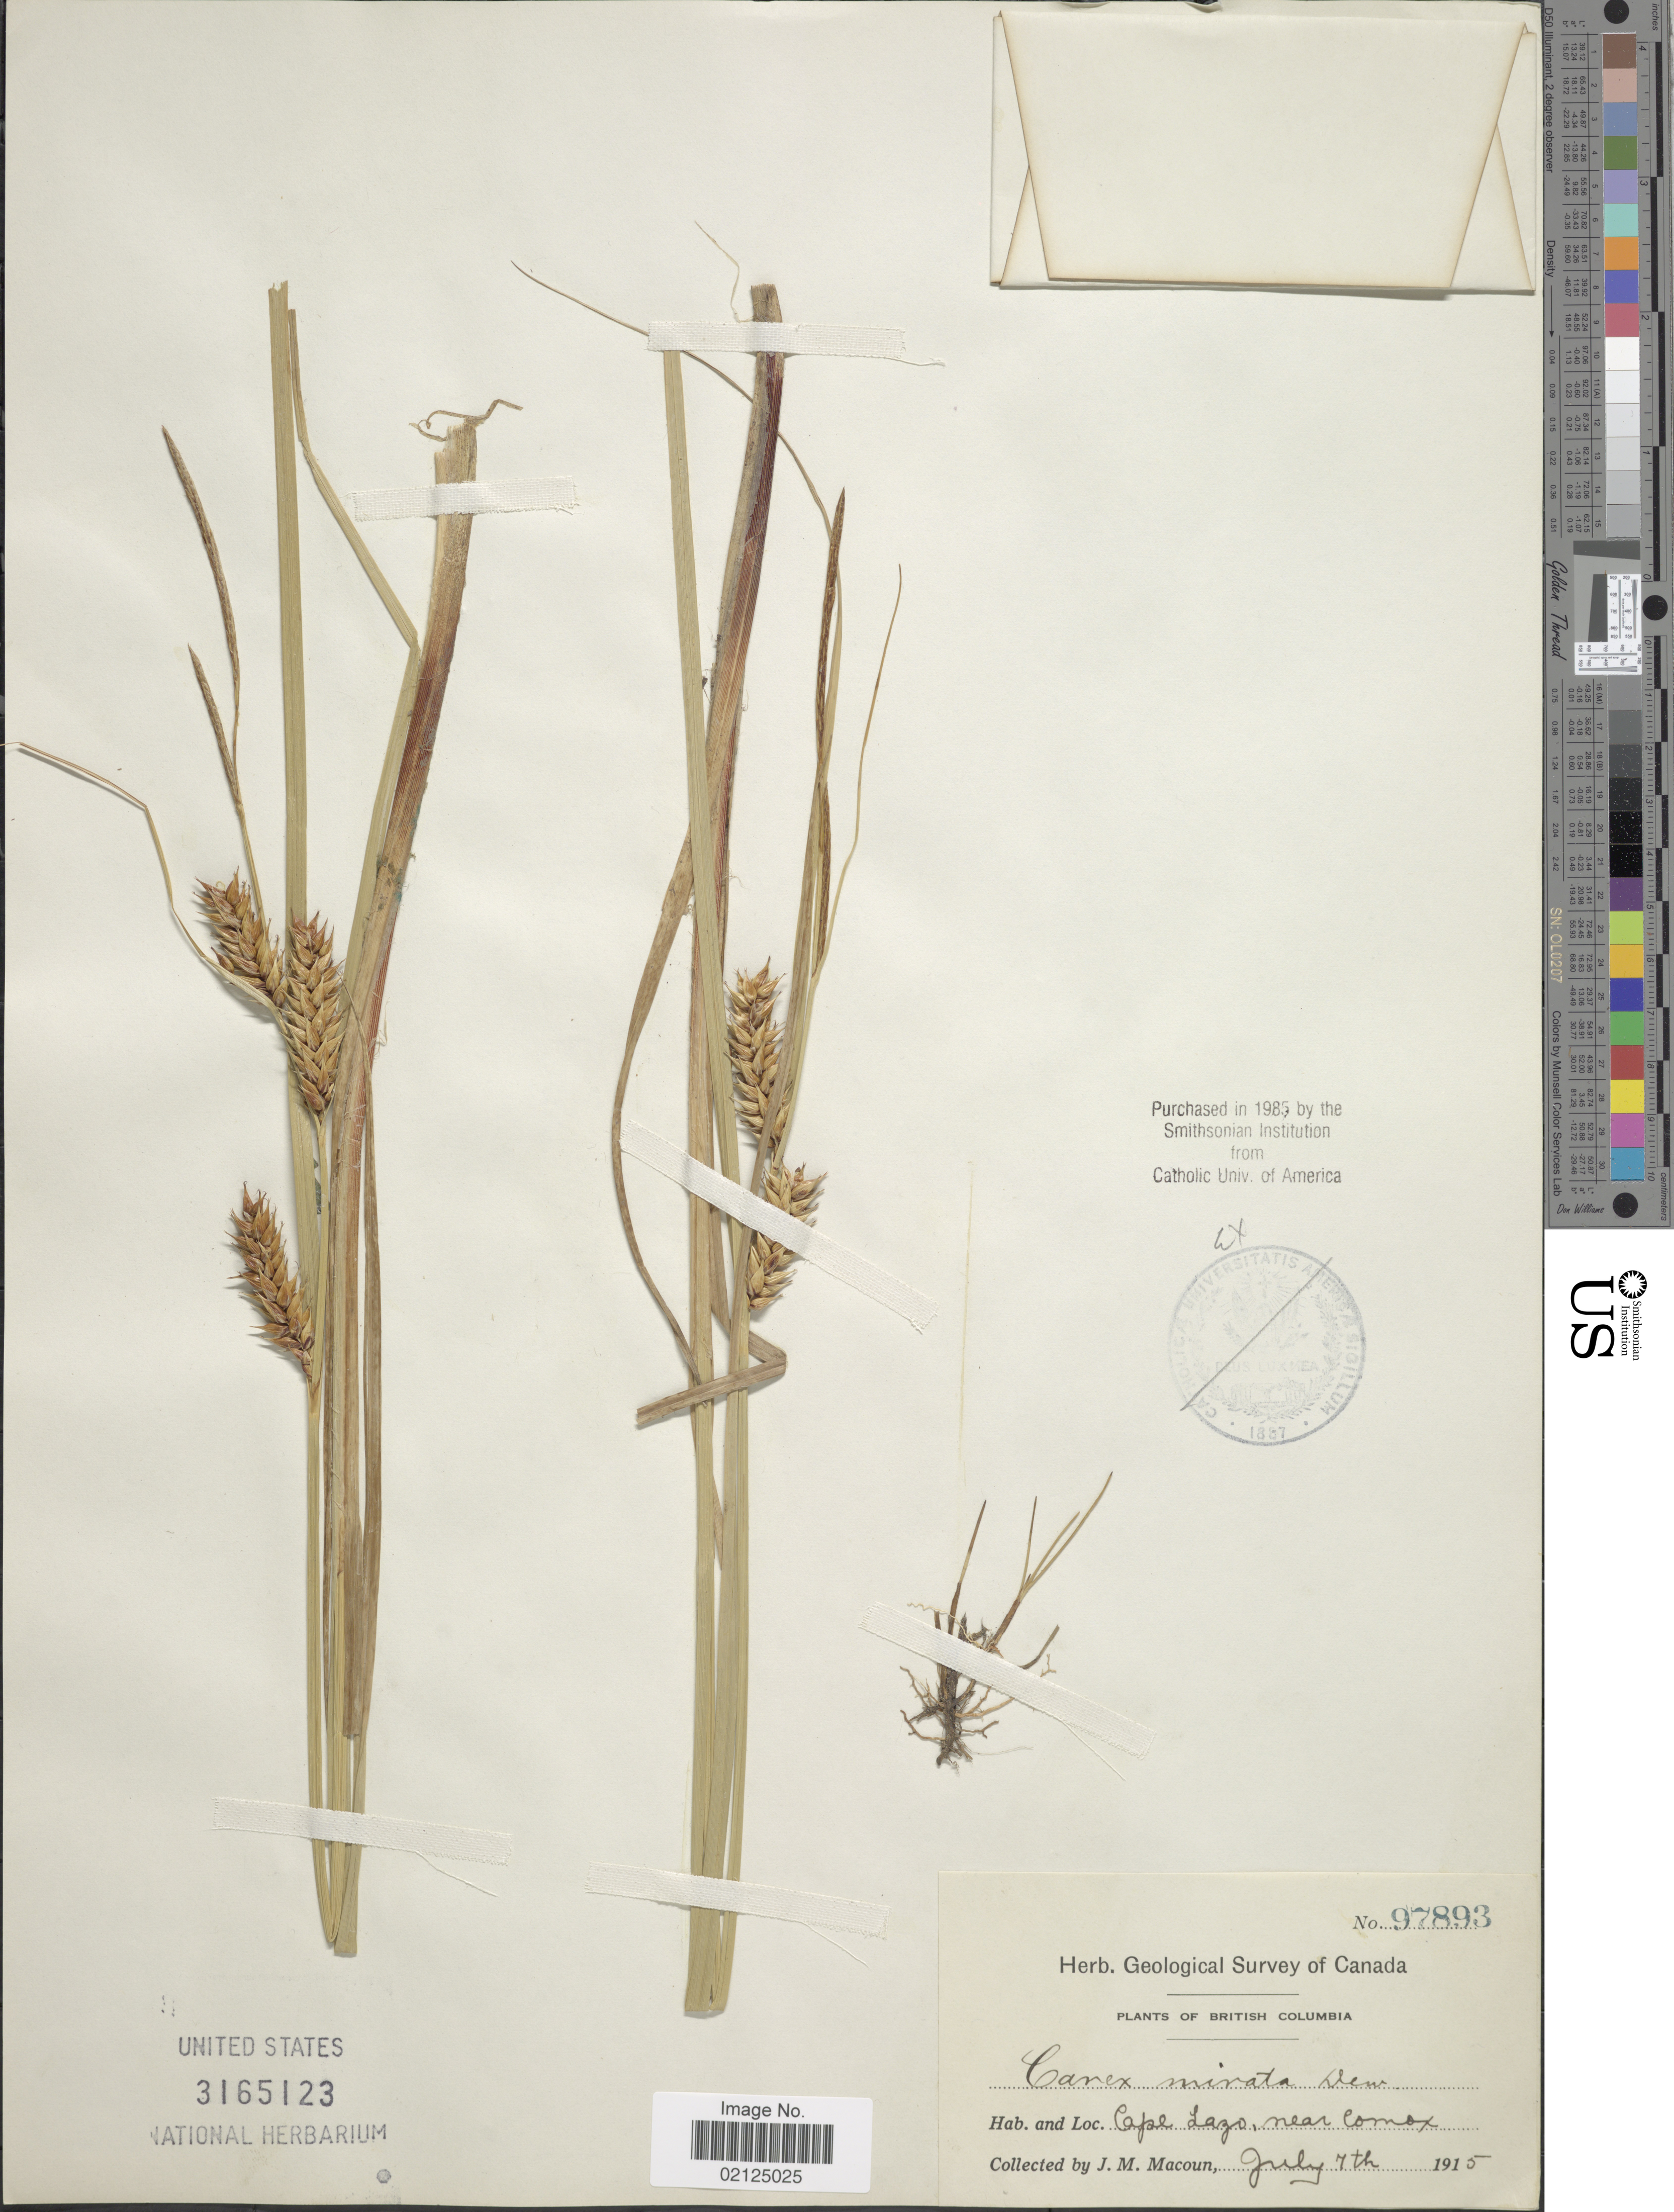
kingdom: Plantae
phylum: Tracheophyta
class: Liliopsida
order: Poales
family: Cyperaceae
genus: Carex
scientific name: Carex exsiccata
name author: L.H. Bailey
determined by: Strong, Mark T., (BOT), Smithsonian Institution - National Museum of Natural History (UNITED STATES)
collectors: J. M. Macoun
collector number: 97893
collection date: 1915-07-07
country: Canada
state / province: British Columbia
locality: Cape Lazo, near Comox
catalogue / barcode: US 3165123